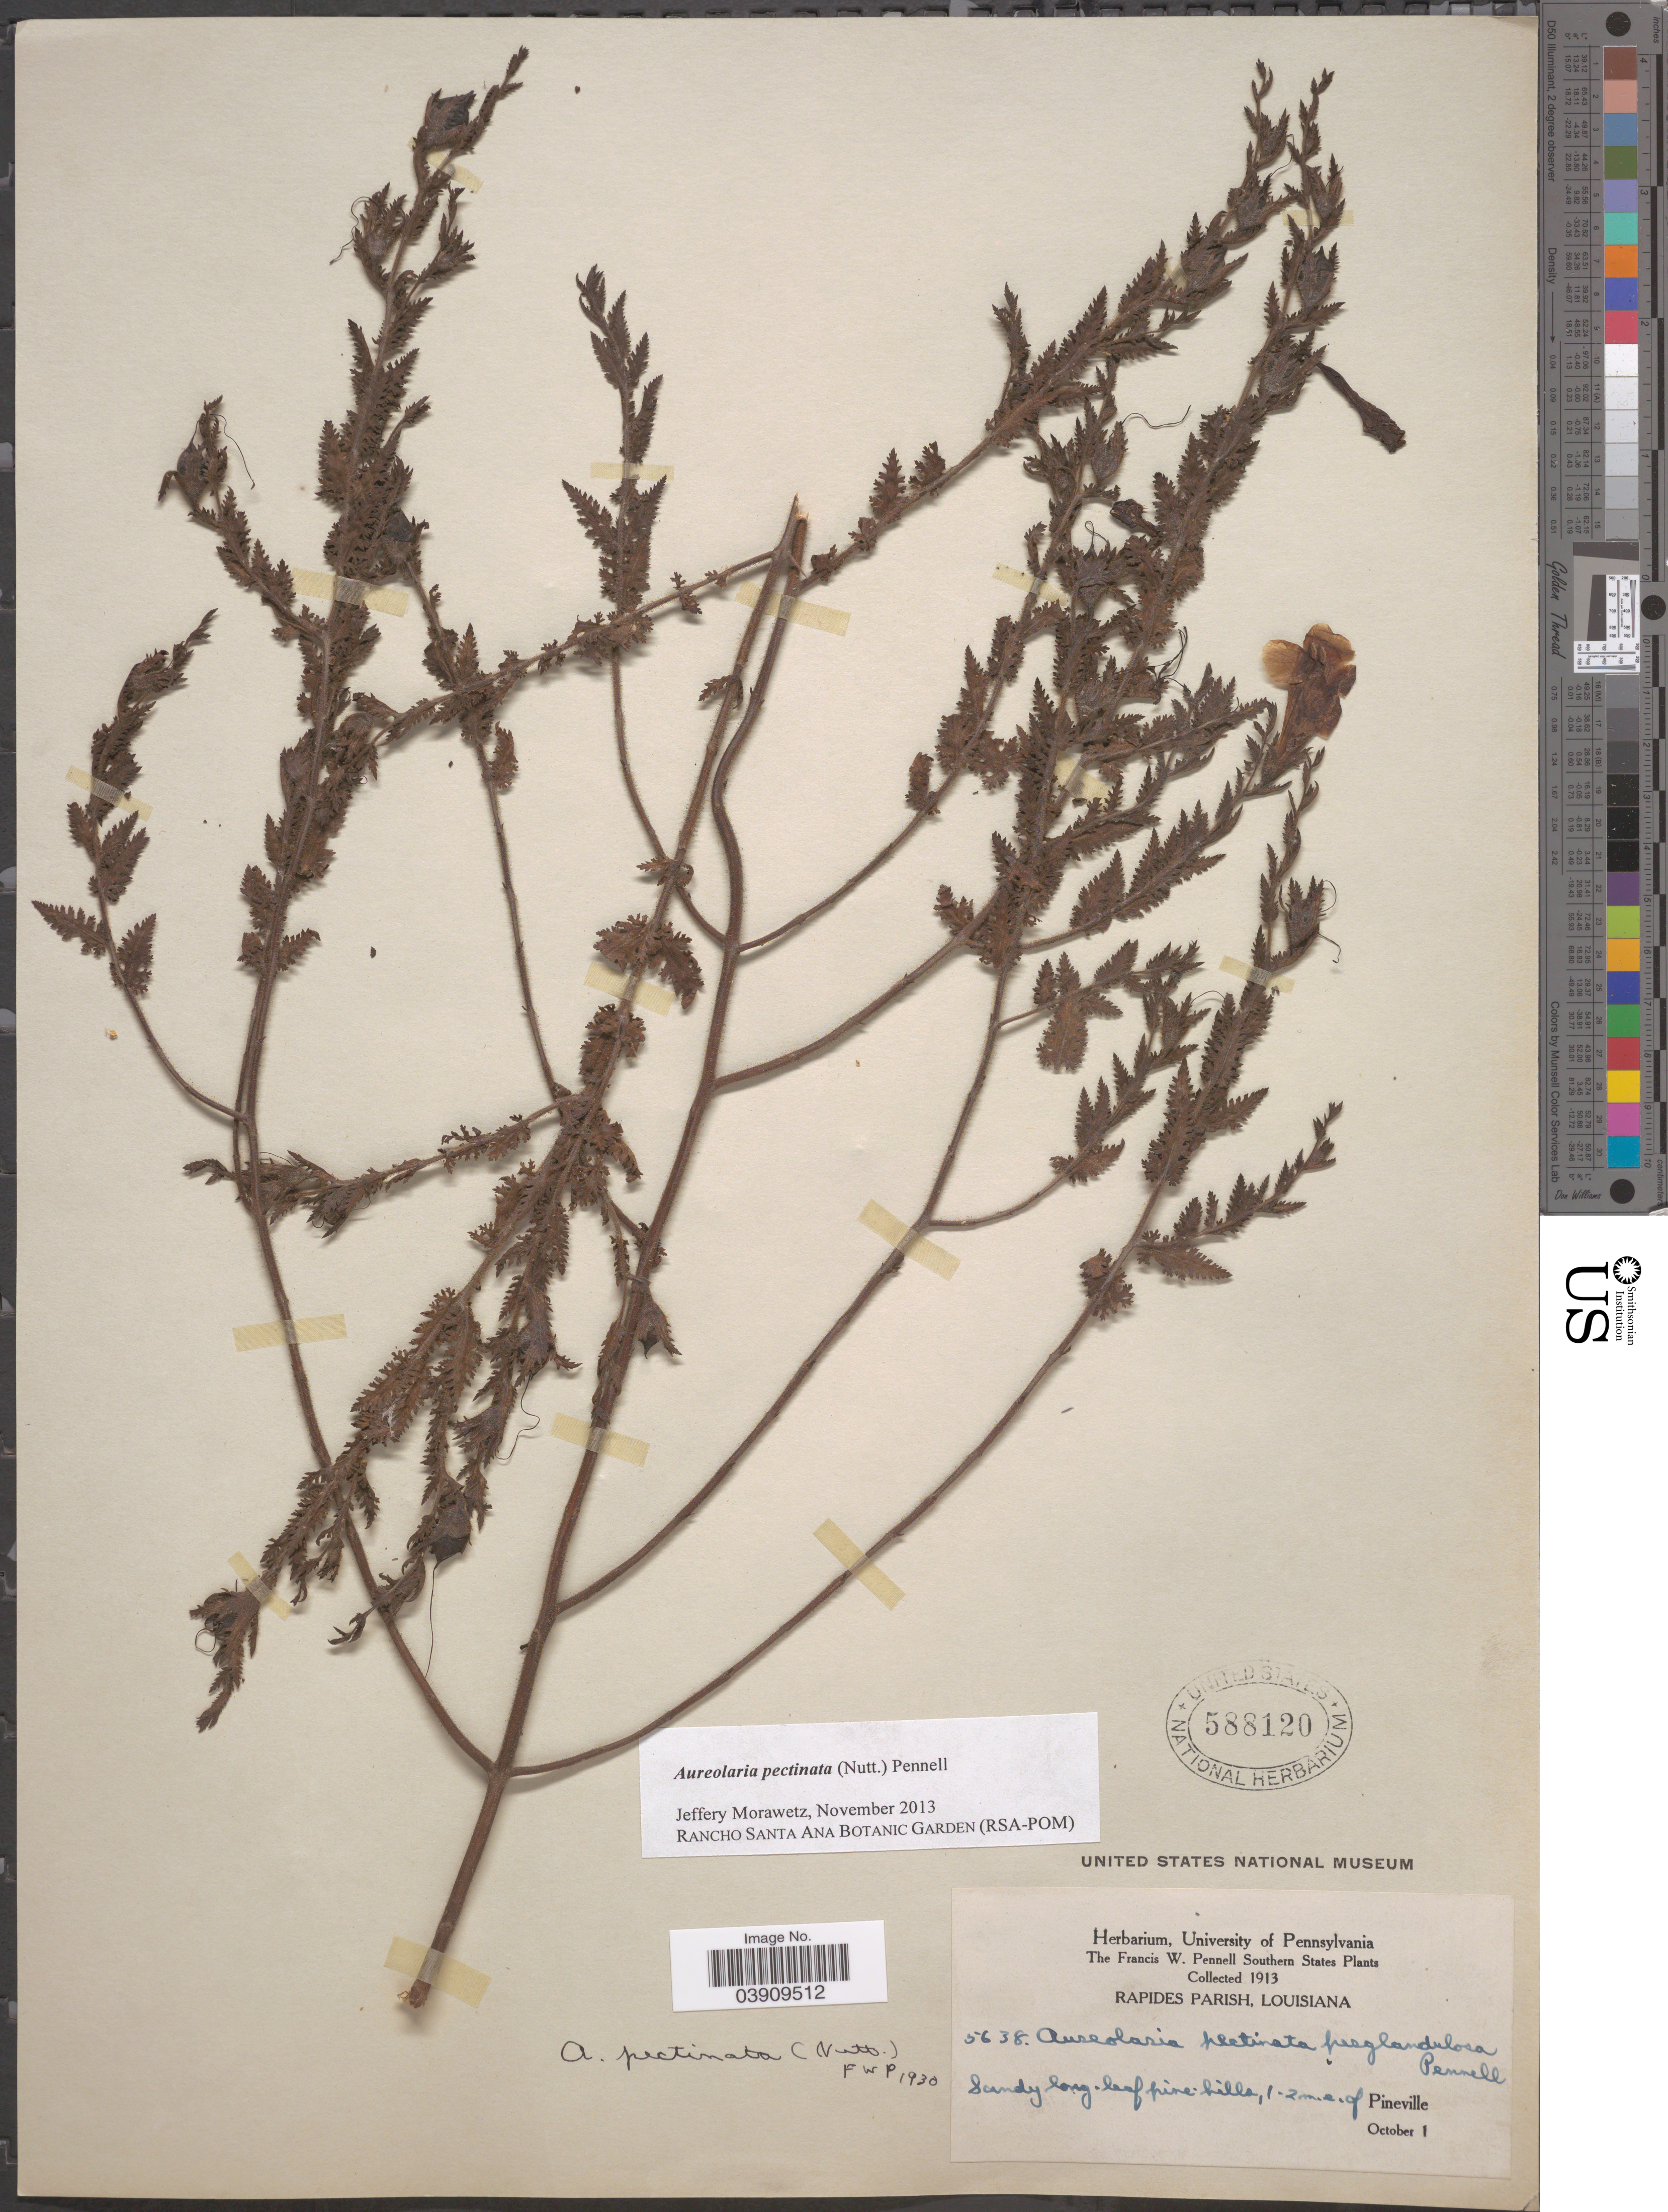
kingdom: Plantae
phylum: Tracheophyta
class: Magnoliopsida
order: Lamiales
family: Orobanchaceae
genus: Aureolaria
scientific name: Aureolaria pectinata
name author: (Nutt.) Pennell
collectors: F. W. Pennell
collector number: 5638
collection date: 1913-10-01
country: United States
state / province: Louisiana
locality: Southern States. Rapides Parish. 1-2 m. e. of Pineville.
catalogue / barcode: US 588120